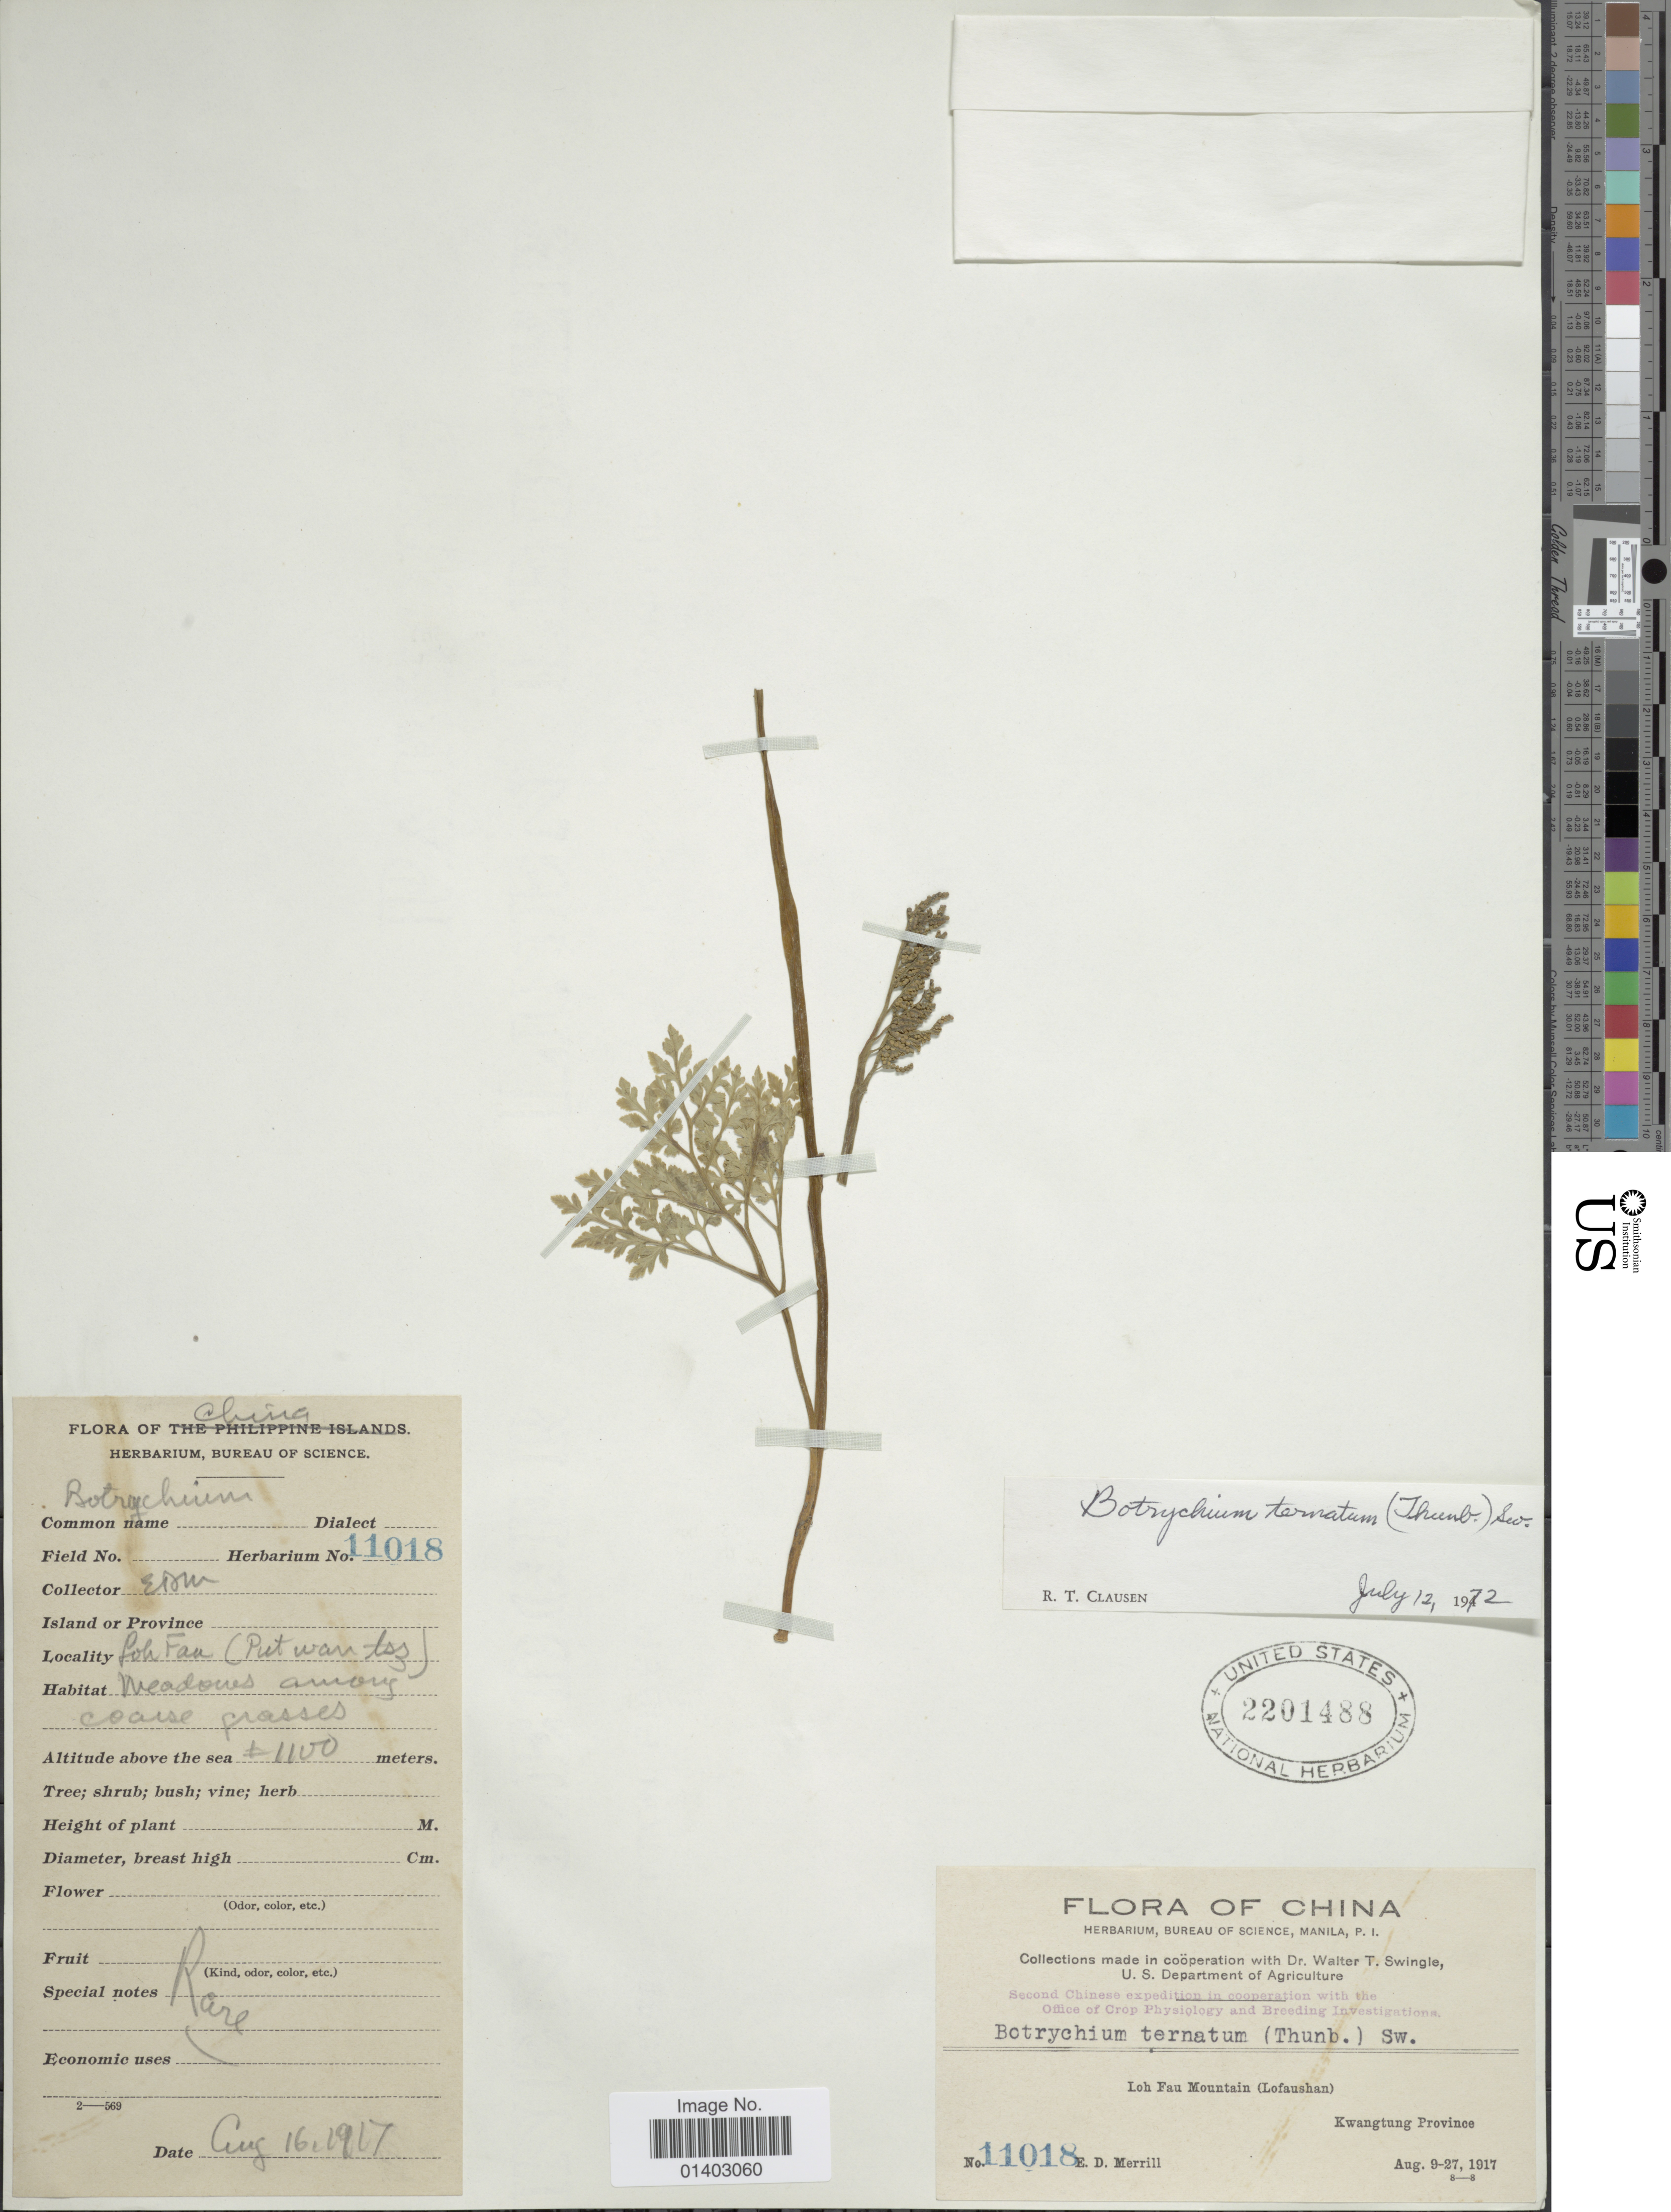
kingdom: Plantae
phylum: Tracheophyta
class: Polypodiopsida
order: Ophioglossales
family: Ophioglossaceae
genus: Botrychium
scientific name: Botrychium ternatum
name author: (Thunb.) Sw.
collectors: E. D. Merrill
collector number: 11018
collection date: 1917-08-09/1917-08-27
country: China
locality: Loh Fau Mountain (Lofaushan) Kwangtung Province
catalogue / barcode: US 2201488